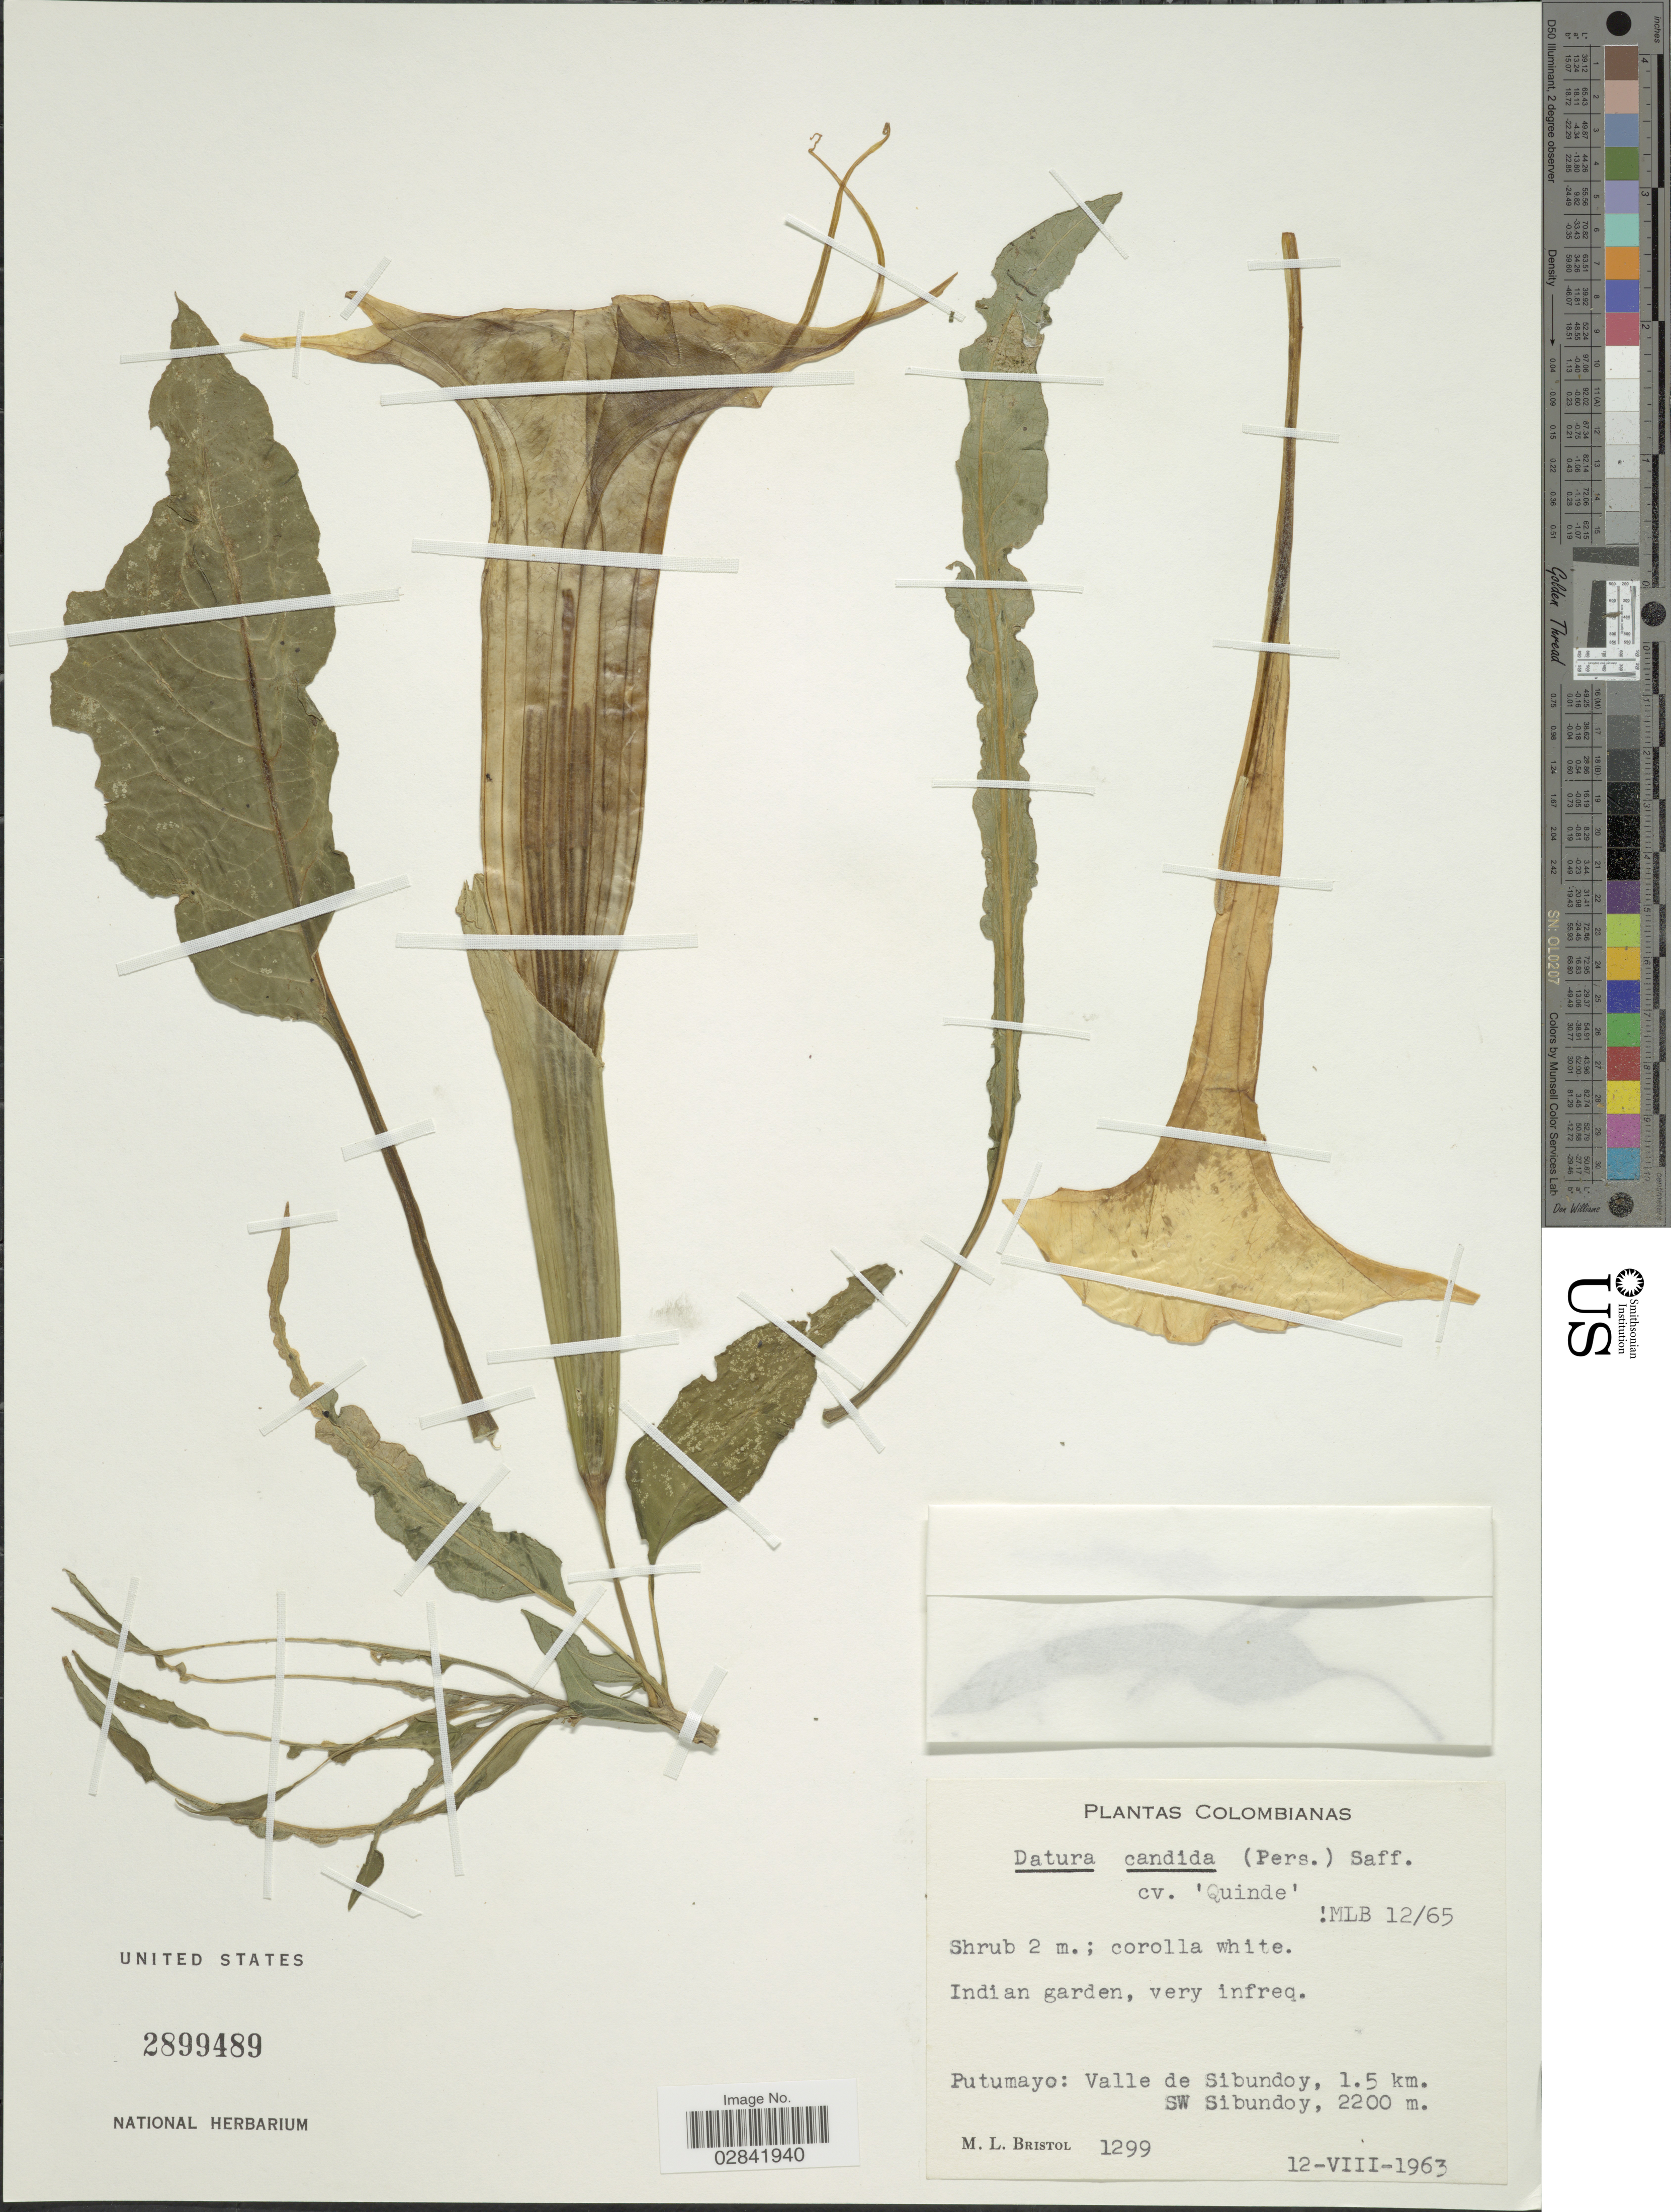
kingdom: Plantae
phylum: Tracheophyta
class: Magnoliopsida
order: Solanales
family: Solanaceae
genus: Brugmansia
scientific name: Brugmansia x candida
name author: Pers.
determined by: (US) Smithsonian Institution - National Museum of Natural History - Department of Botany (UNITED STATES)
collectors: M. L. Bristol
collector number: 1299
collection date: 1963-08-12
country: Colombia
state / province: Putumayo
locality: Valle de Sibundoy, 1.5 km. SW Sibundoy.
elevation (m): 2200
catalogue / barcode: US 2899489